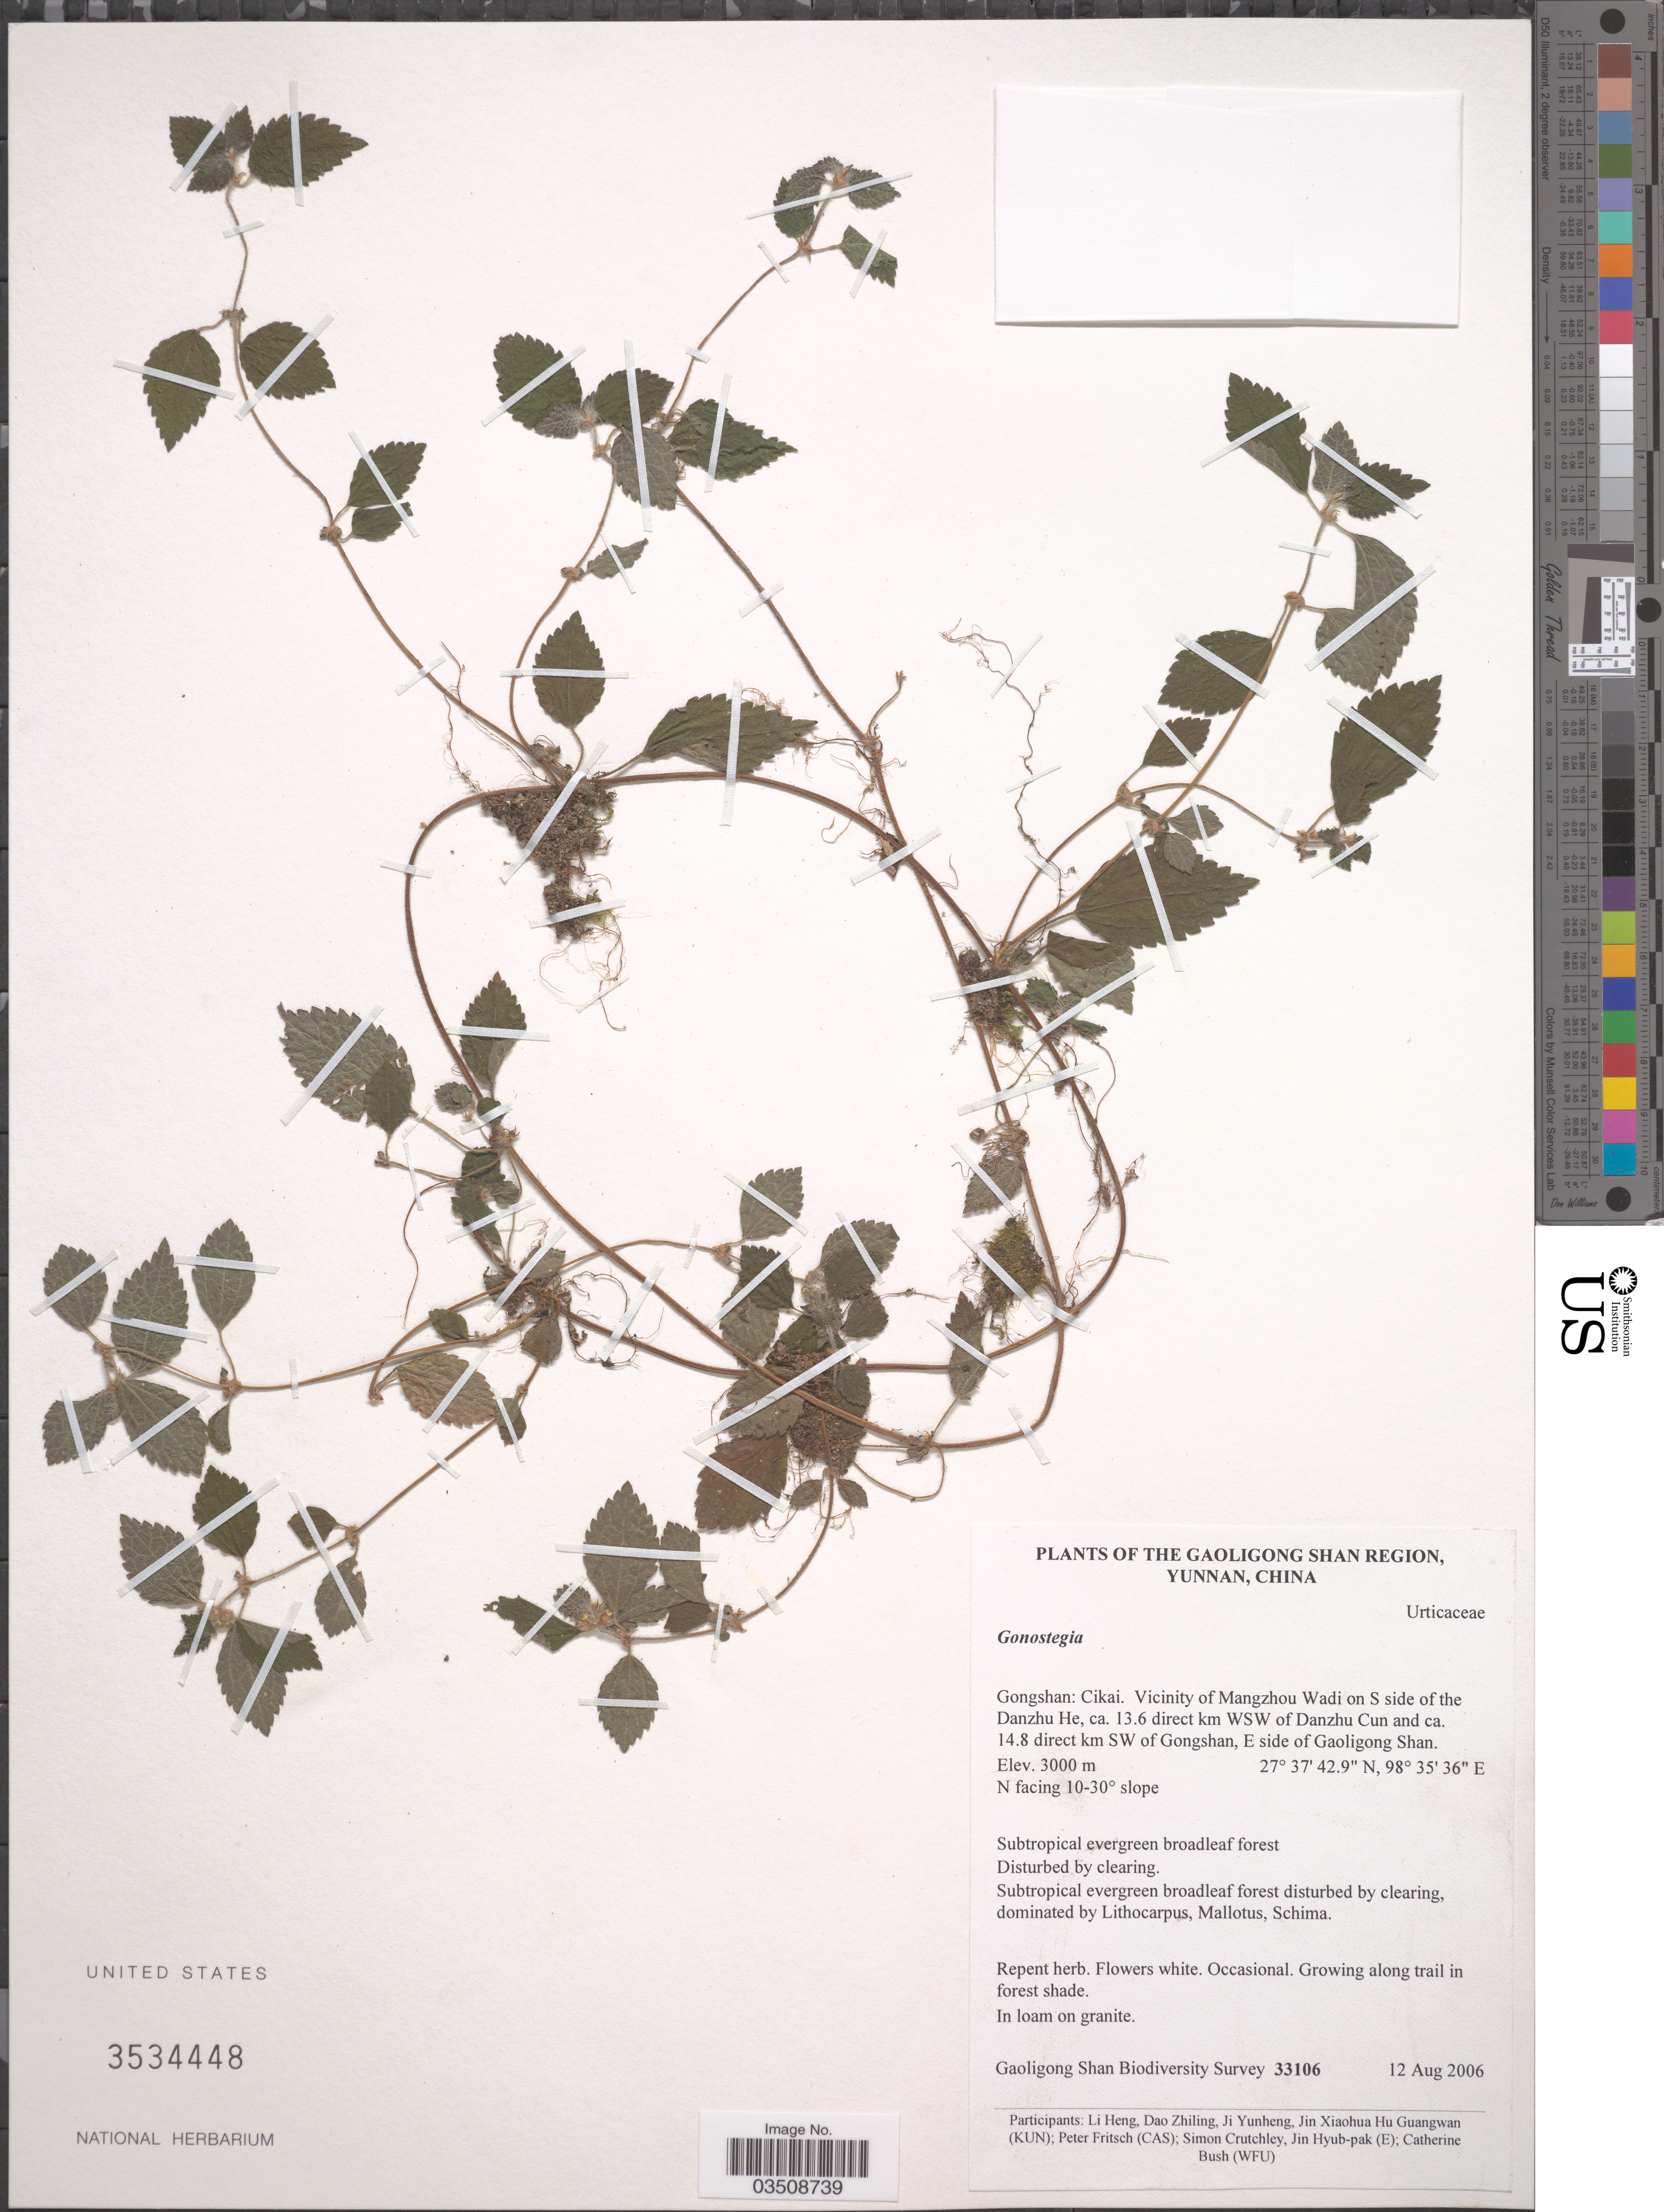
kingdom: Plantae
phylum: Tracheophyta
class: Magnoliopsida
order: Rosales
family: Urticaceae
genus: Pouzolzia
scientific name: Pouzolzia sp.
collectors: Gaoligong Shan Biodiversity Survey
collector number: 33106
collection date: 2006-08-12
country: China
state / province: Yunnan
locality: The Gaoligong Shan Region. Gongshan: Cikai. Vicinity of Mangzhou Wadi on S side of the Danzhu He, ca. 13.6 direct km WSW of Danzhu Cun and ca. 14.8 direct km SW of Gongshan, E side of Gaoligong Shan. N facing 10-30° slope.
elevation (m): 3000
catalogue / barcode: US 3534448